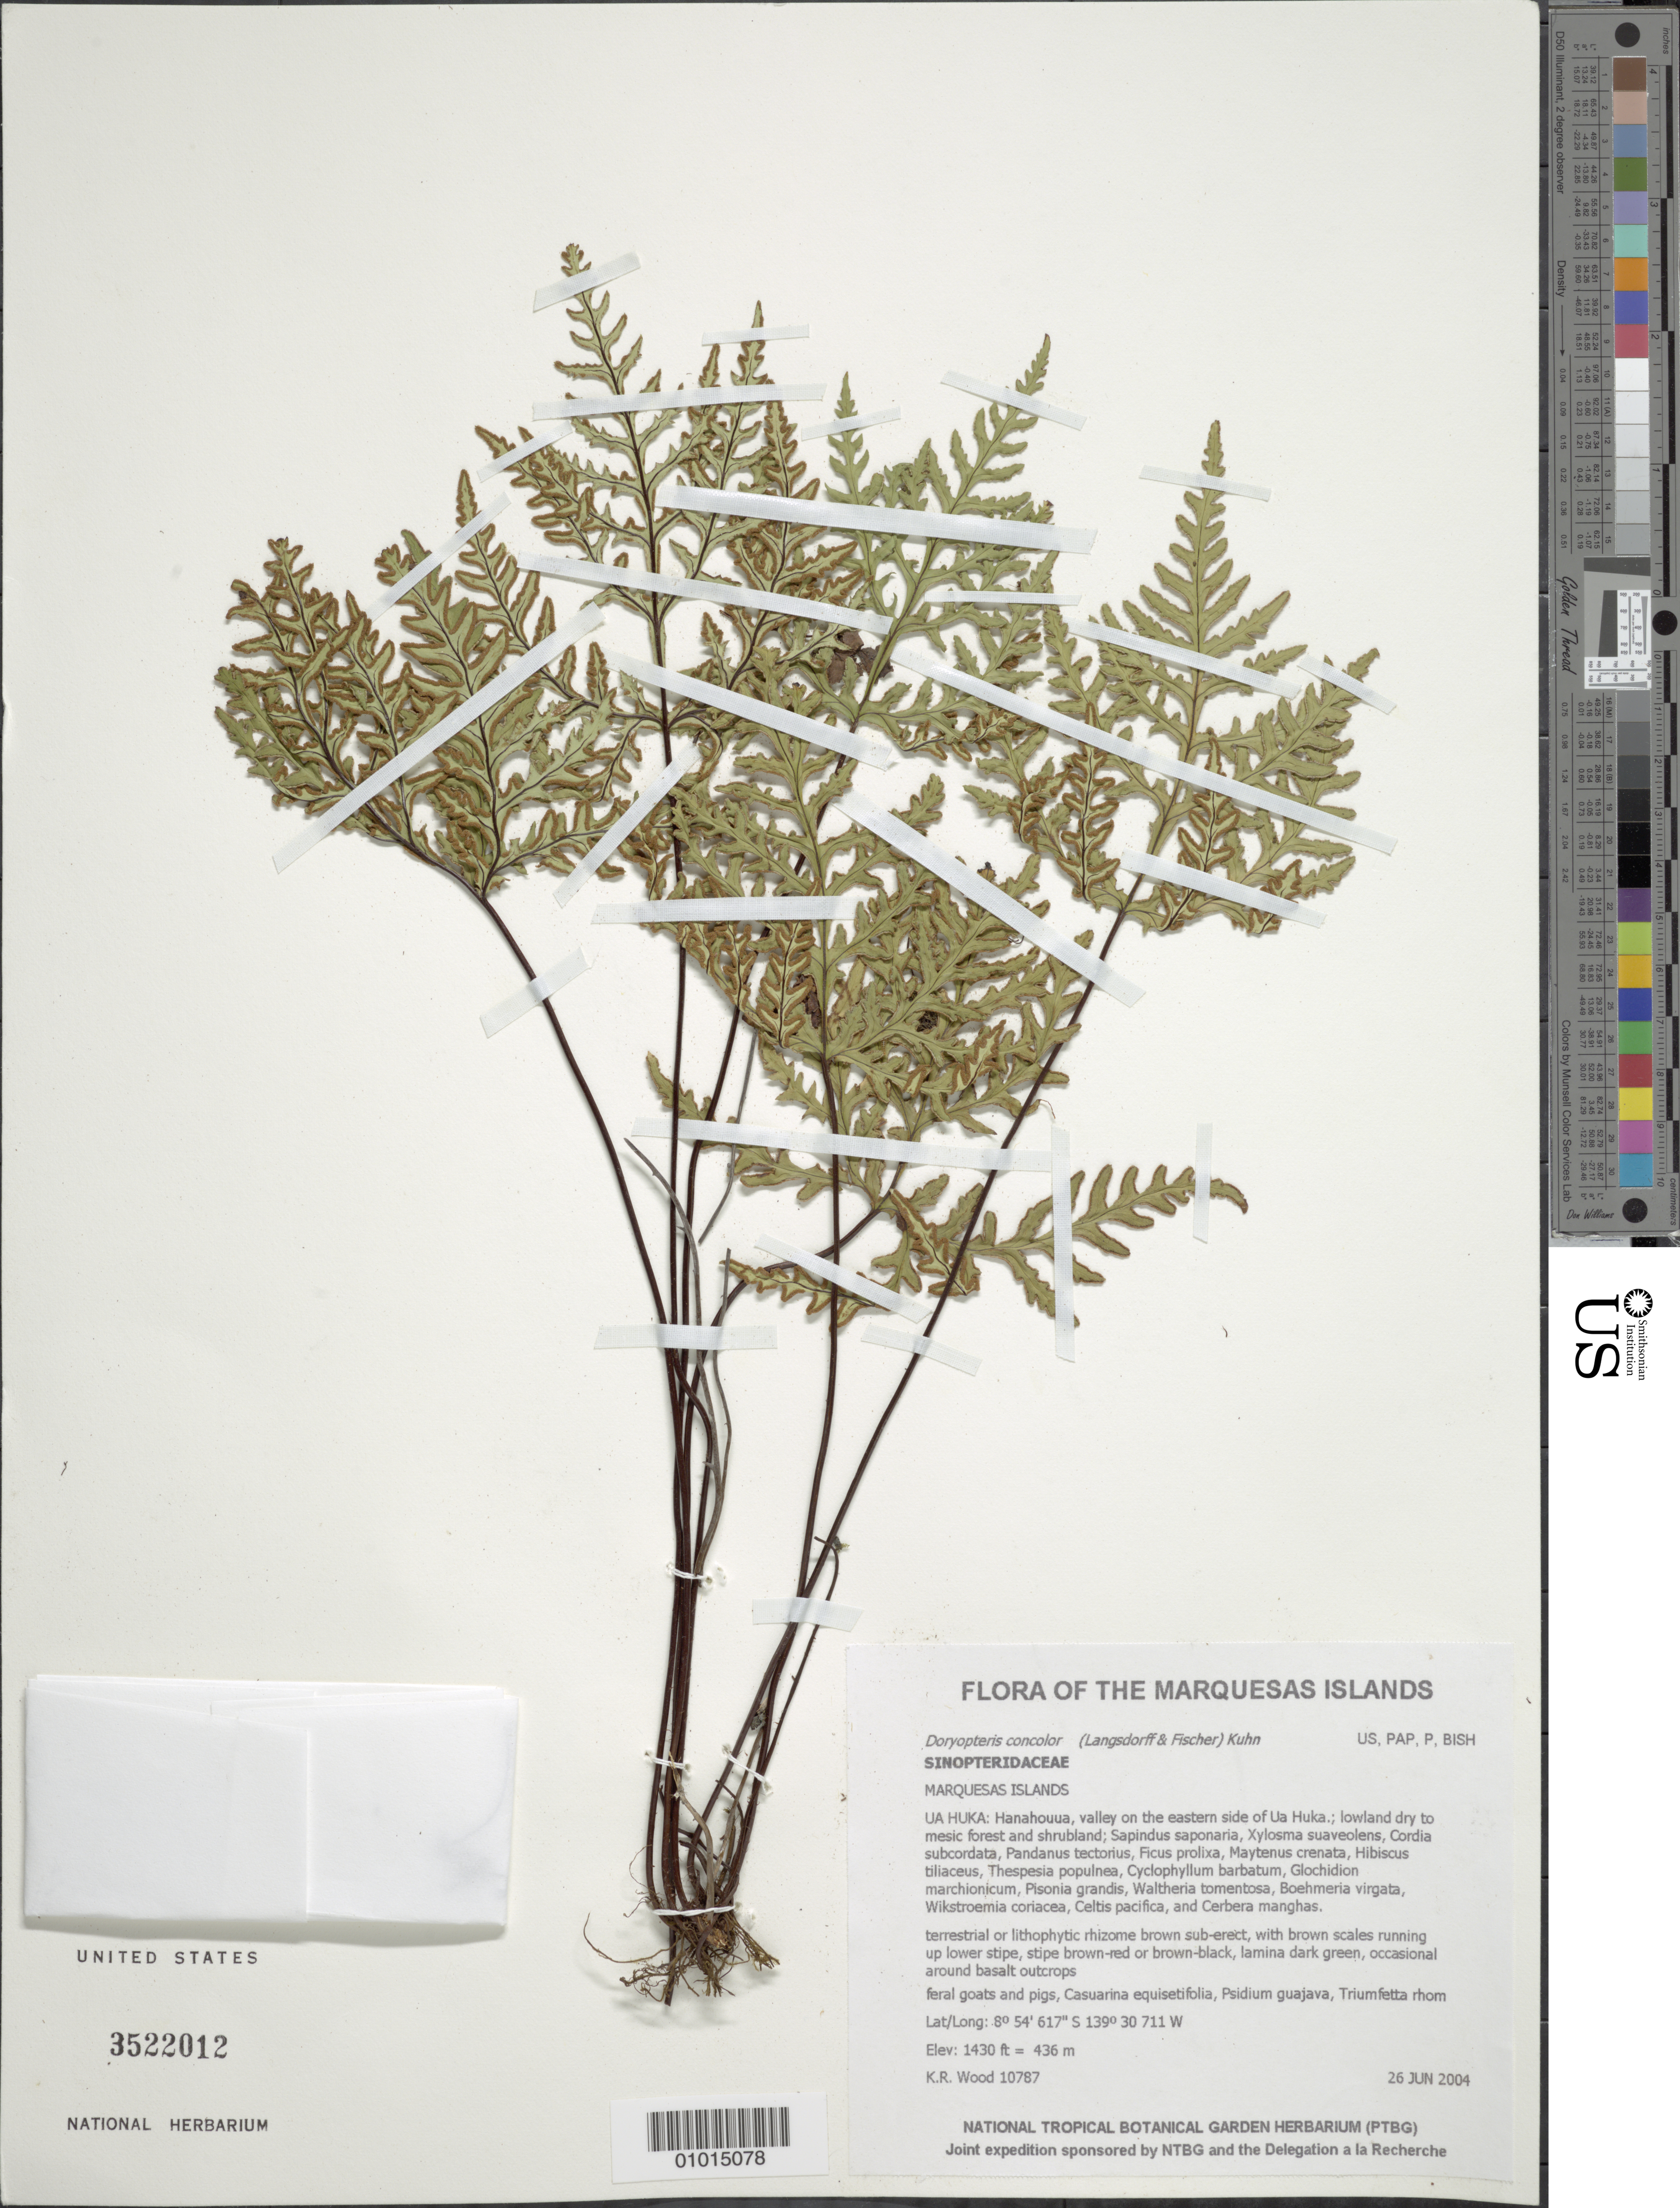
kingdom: Plantae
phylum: Tracheophyta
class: Polypodiopsida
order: Polypodiales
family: Pteridaceae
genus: Doryopteris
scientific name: Doryopteris concolor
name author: (Langsd. & Fisch.) Kuhn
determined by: Wood, Kenneth R.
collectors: K. R. Wood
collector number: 10787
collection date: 2004-06-26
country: French Polynesia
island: Ua Huka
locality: Hanahouua, valley on the eastern side of Ua Huka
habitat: Lowland dry to mesic forest and shrubland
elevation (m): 436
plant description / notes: Feral goats and pigs, Casuarina equisetifolia, Psidium guajava, Triumfetta rhomboidea, Cyanthillium cinereum, Acanthospermum hispidum, Elephantopus mollis, Morinda citrifolia, Asclepias curassavica, Indigofera suffruticosa, Ocimum gratissimum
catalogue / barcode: US 3522012